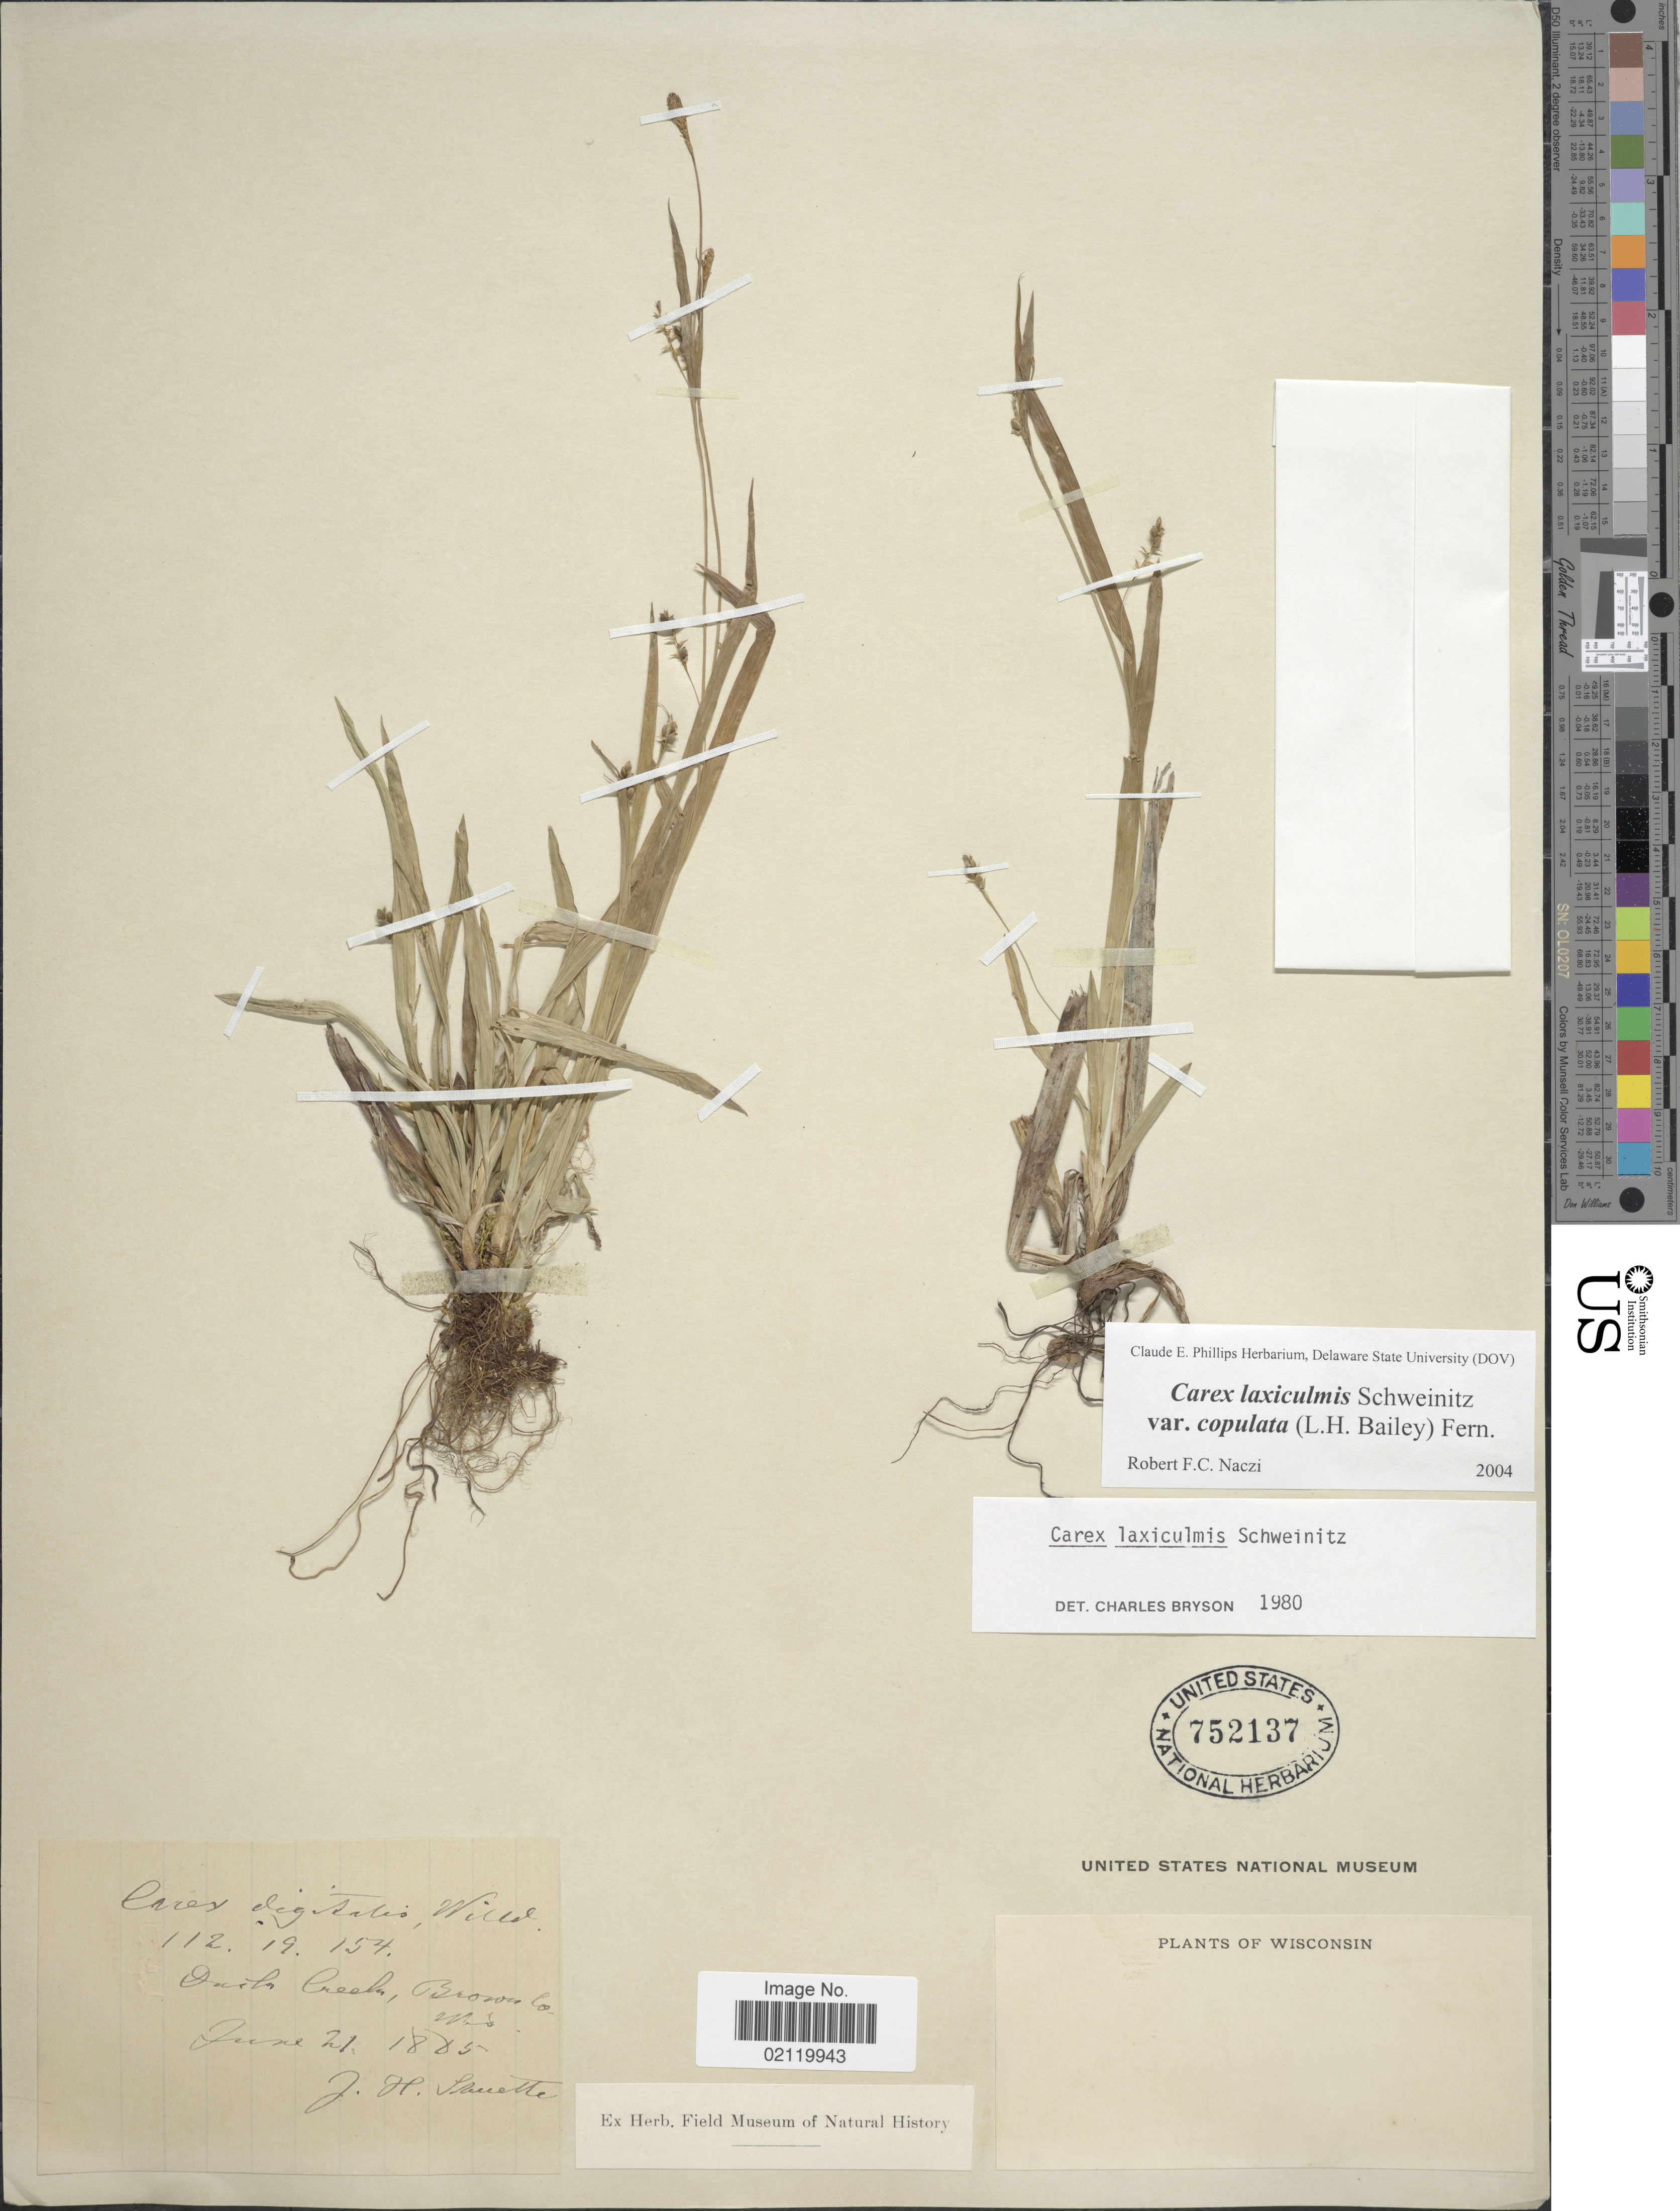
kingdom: Plantae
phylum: Tracheophyta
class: Liliopsida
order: Poales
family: Cyperaceae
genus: Carex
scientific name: Carex laxiculmis var. copulata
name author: (L.H. Bailey) Fernald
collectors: J. H. Schuette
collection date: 1885-06-21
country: United States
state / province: Wisconsin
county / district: Brown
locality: Duck Creek, Brown Co., Wis.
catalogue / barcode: US 752137